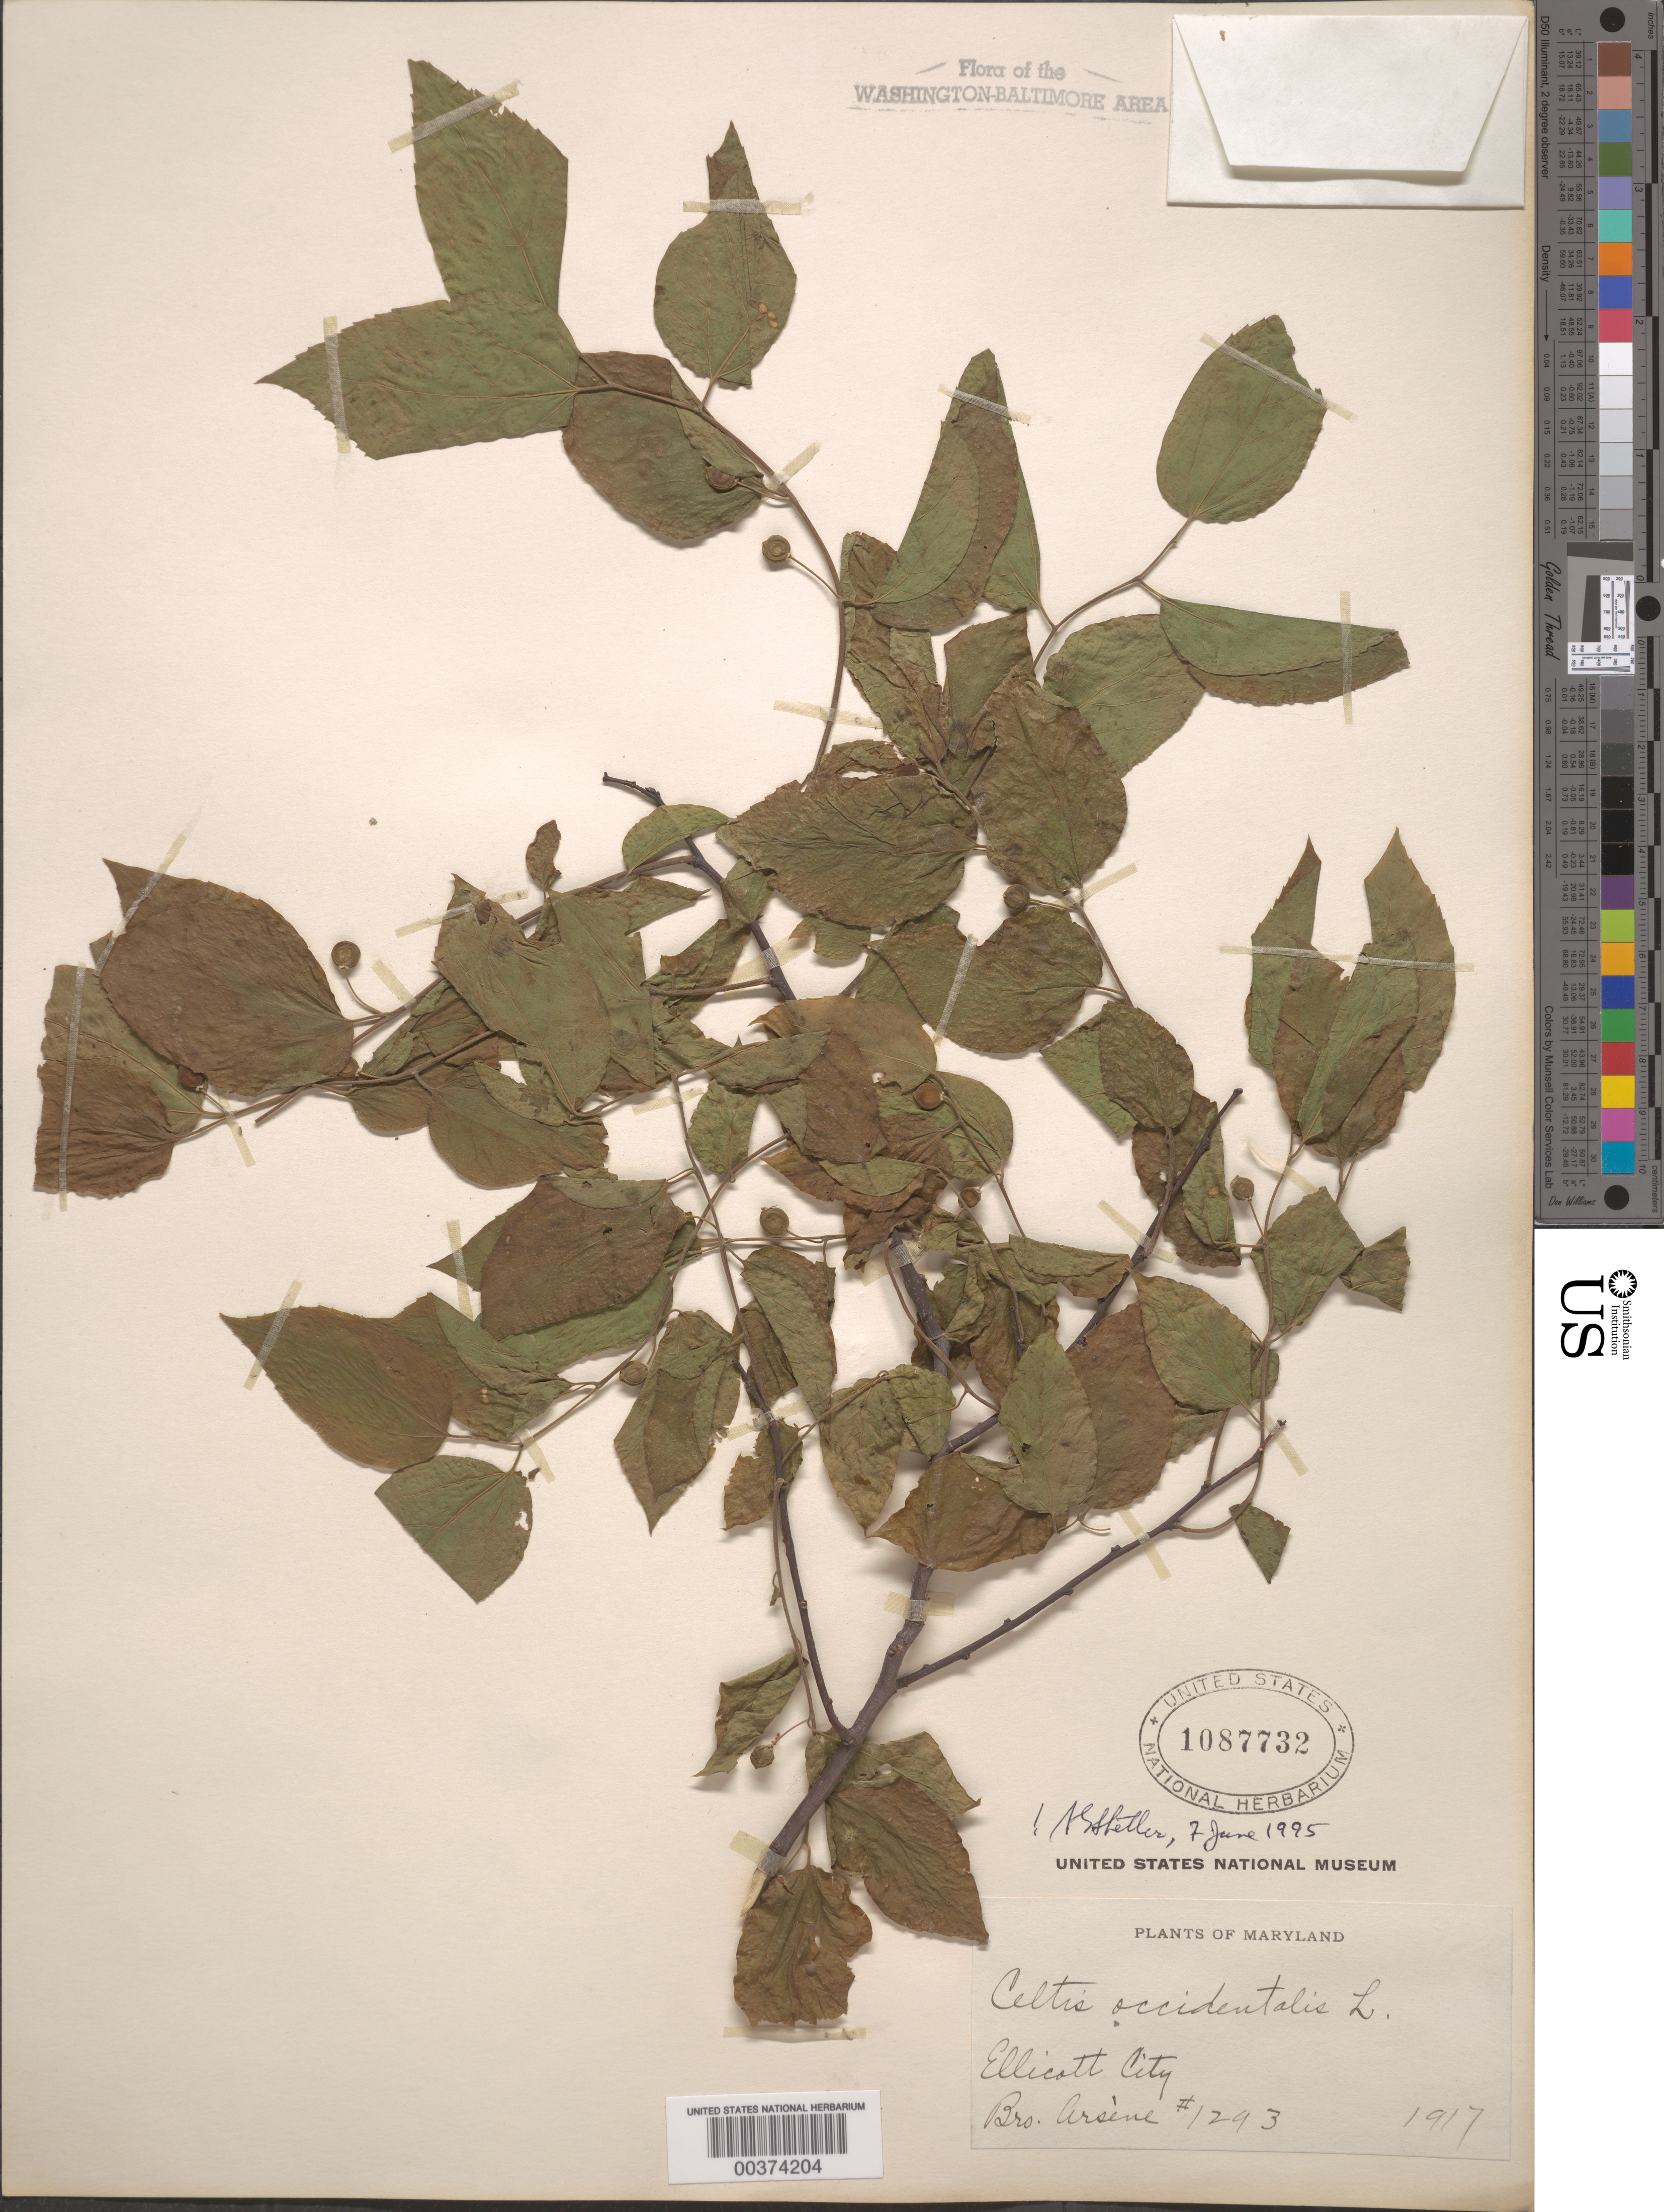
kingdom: Plantae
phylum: Tracheophyta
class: Magnoliopsida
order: Rosales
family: Cannabaceae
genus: Celtis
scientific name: Celtis occidentalis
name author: L.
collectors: Bro. G. Arsène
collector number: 1293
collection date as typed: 1917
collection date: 1917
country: United States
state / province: Maryland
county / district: Howard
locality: Ellicott City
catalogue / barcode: US 1087732